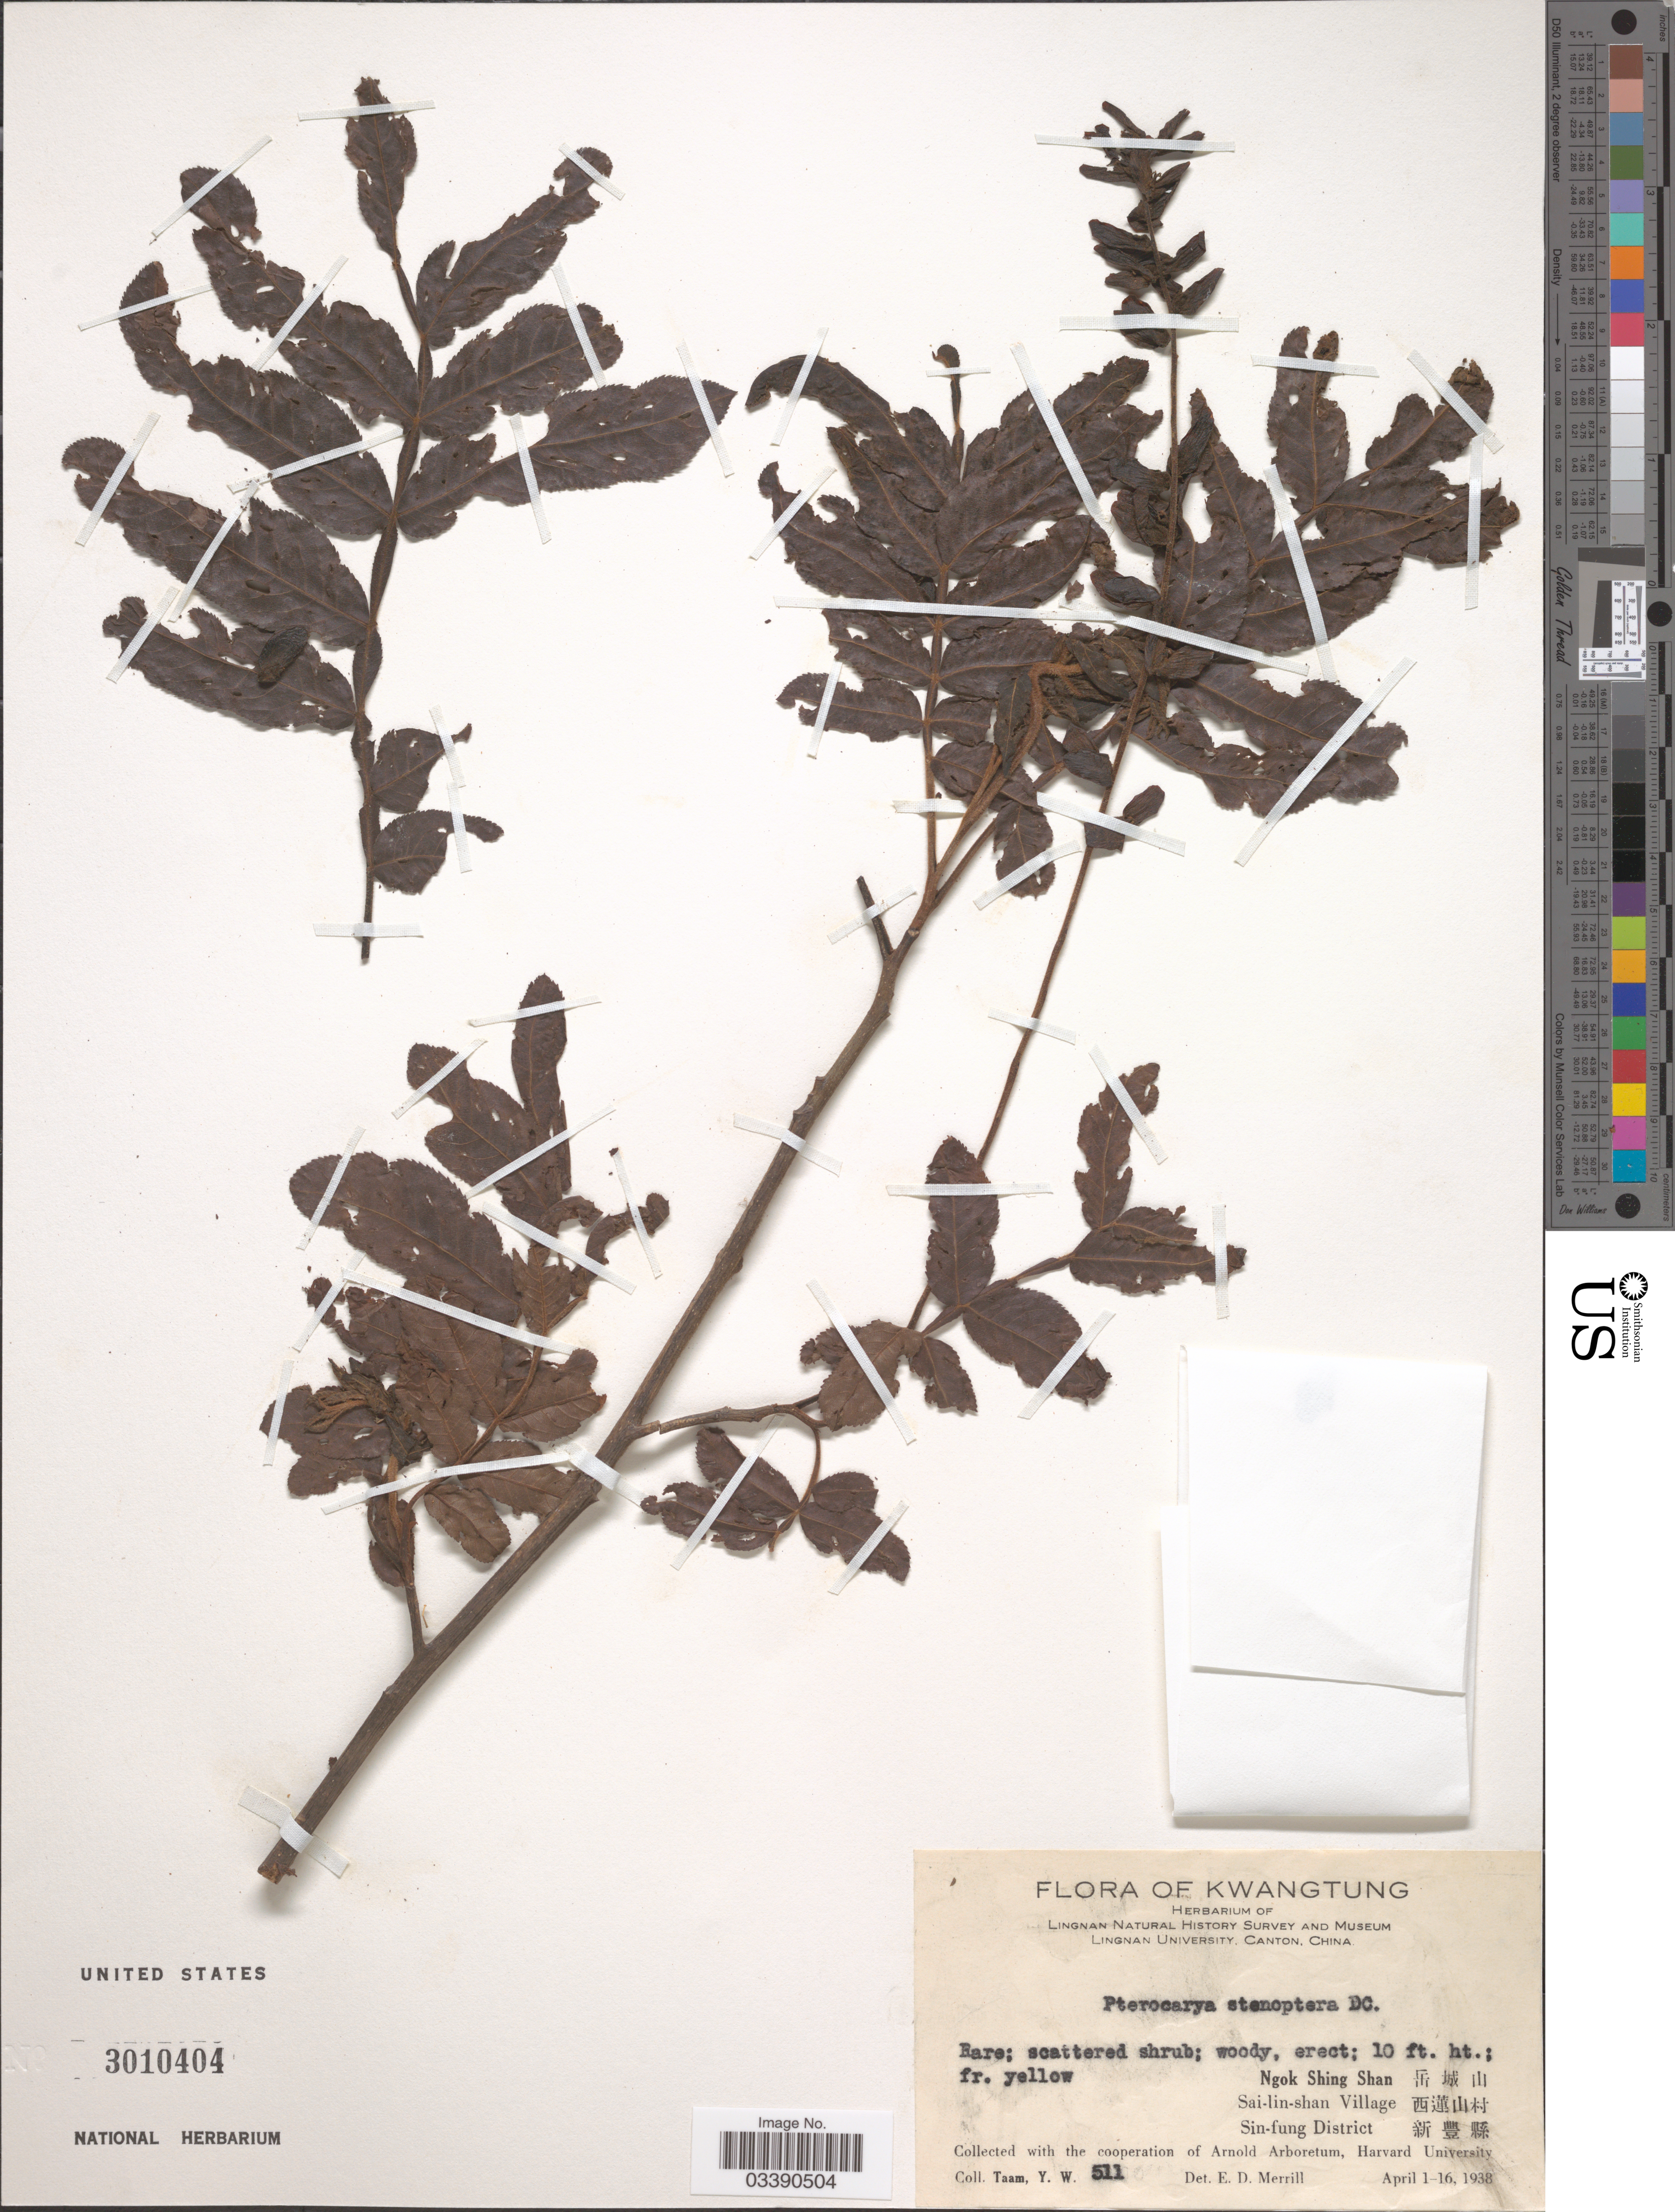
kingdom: Plantae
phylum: Tracheophyta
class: Magnoliopsida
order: Fagales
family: Juglandaceae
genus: Pterocarya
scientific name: Pterocarya stenoptera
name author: C. DC.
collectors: Y. W. Taam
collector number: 511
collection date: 1938-04-01/1938-04-16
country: China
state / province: Guangdong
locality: Kwangtung. Ngok Shing Shan X. Sai-lin-shan Village X. Sin-fung District X.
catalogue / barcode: US 3010404